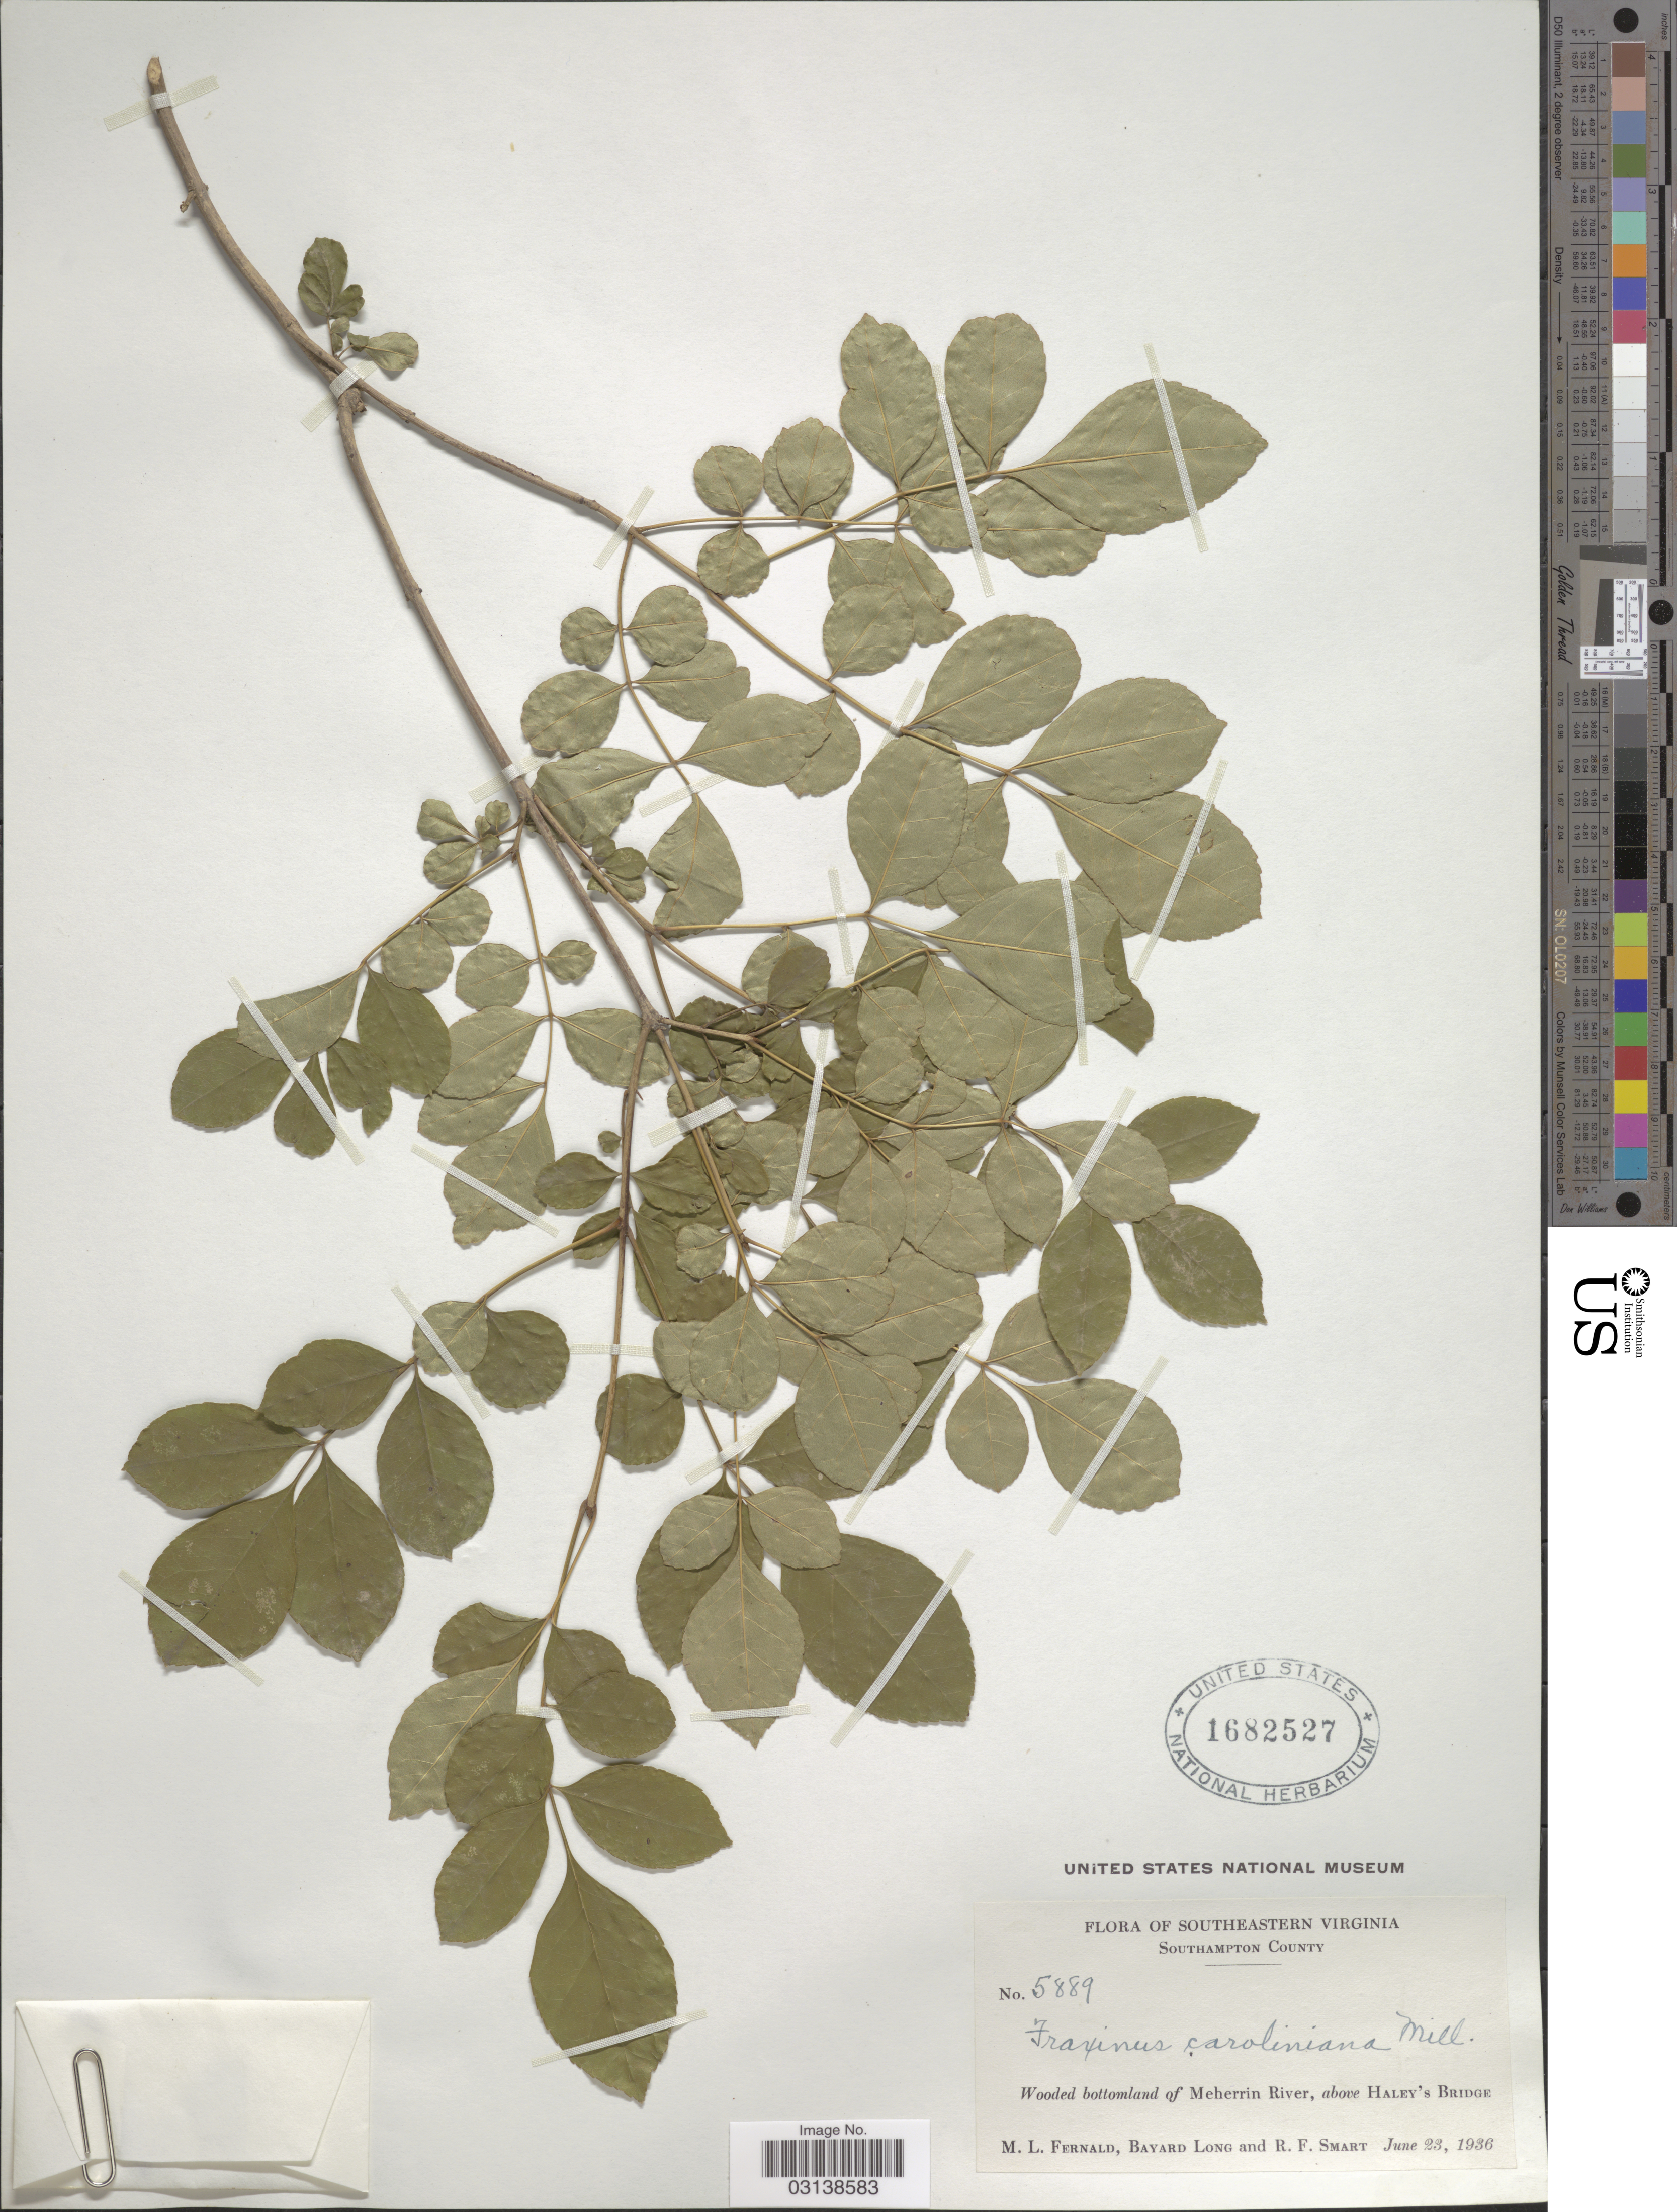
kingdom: Plantae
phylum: Tracheophyta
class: Magnoliopsida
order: Lamiales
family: Oleaceae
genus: Fraxinus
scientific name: Fraxinus caroliniana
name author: Mill.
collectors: M. L. Fernald, B. Long & R. Smart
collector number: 5889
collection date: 1936-06-23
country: United States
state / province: Virginia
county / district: Southampton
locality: Southeastern Virginia, Southampton County, Wooded bottomland of Meherrin River, above Haley's Bridge.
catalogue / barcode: US 1682527